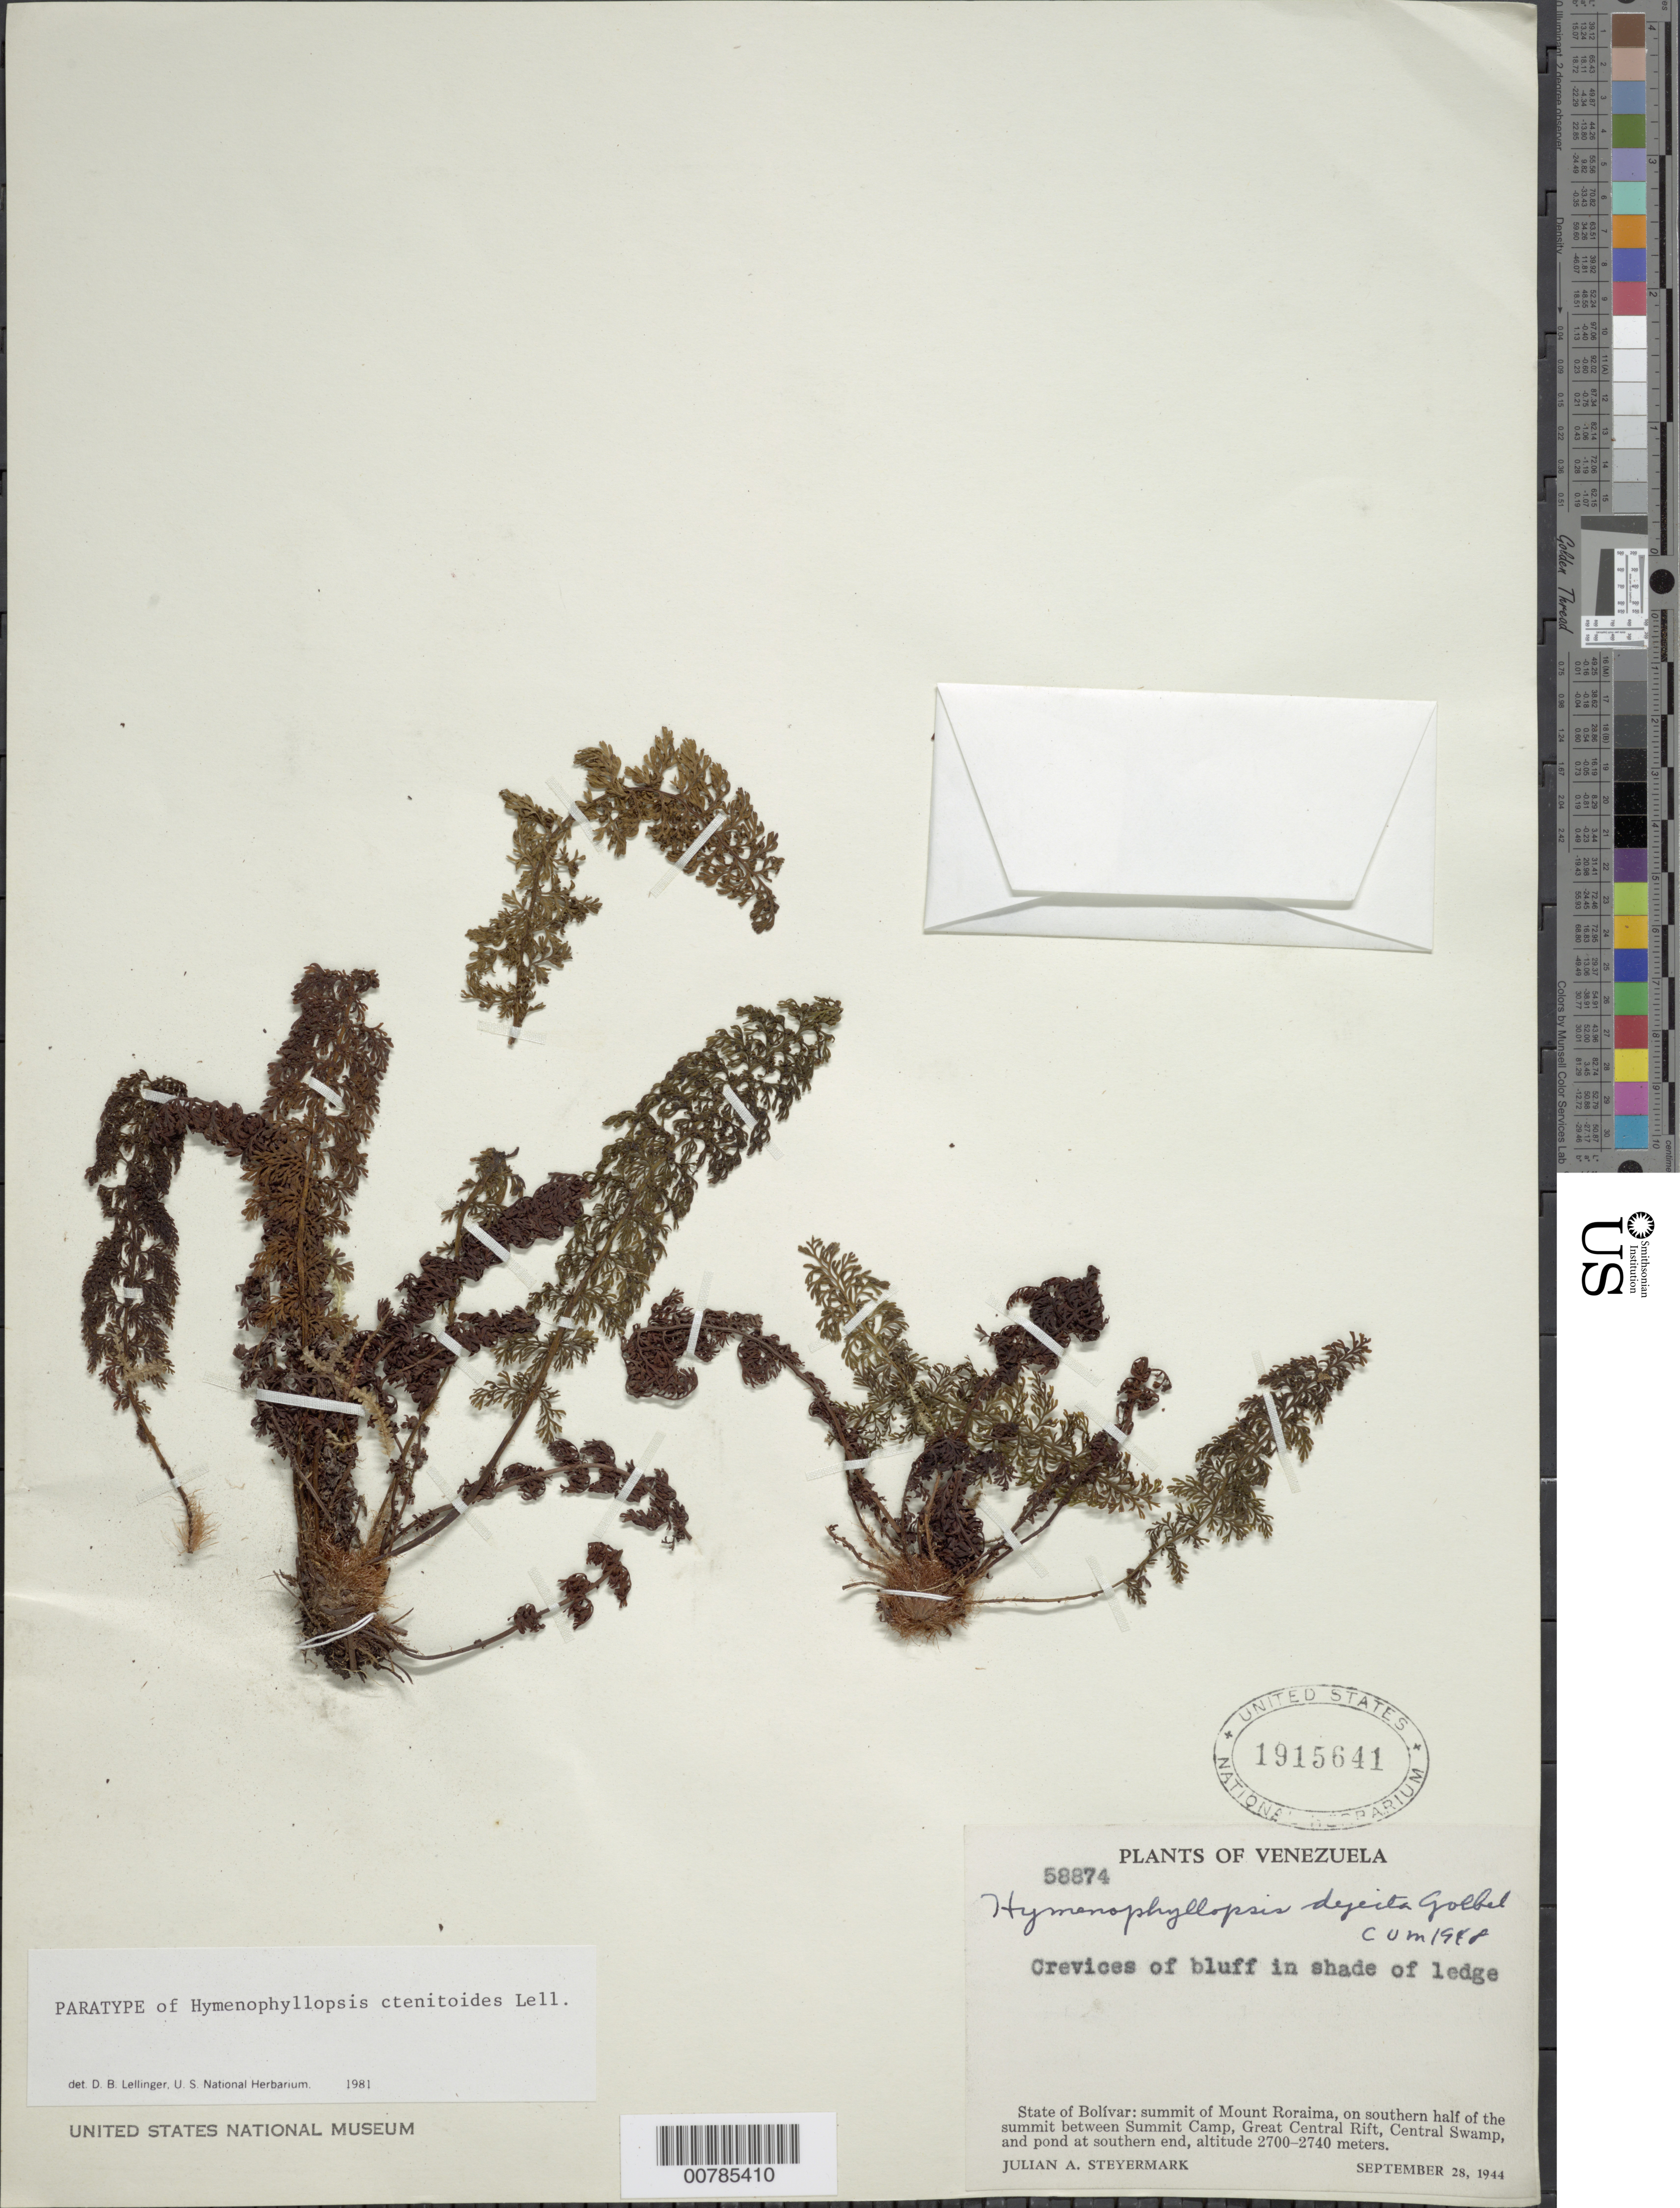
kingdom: Plantae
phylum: Tracheophyta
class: Polypodiopsida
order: Cyatheales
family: Cyatheaceae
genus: Cyathea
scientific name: Cyathea ctenitoides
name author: (Lellinger) Christenh.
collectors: J. Steyermark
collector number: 58874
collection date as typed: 28-Sep-44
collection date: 1944-09-28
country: Venezuela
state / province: Bolívar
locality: Mt. Roraima, S half of summit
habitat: Crevices of bluff in shade of ledge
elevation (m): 2700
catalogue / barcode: US 1915641